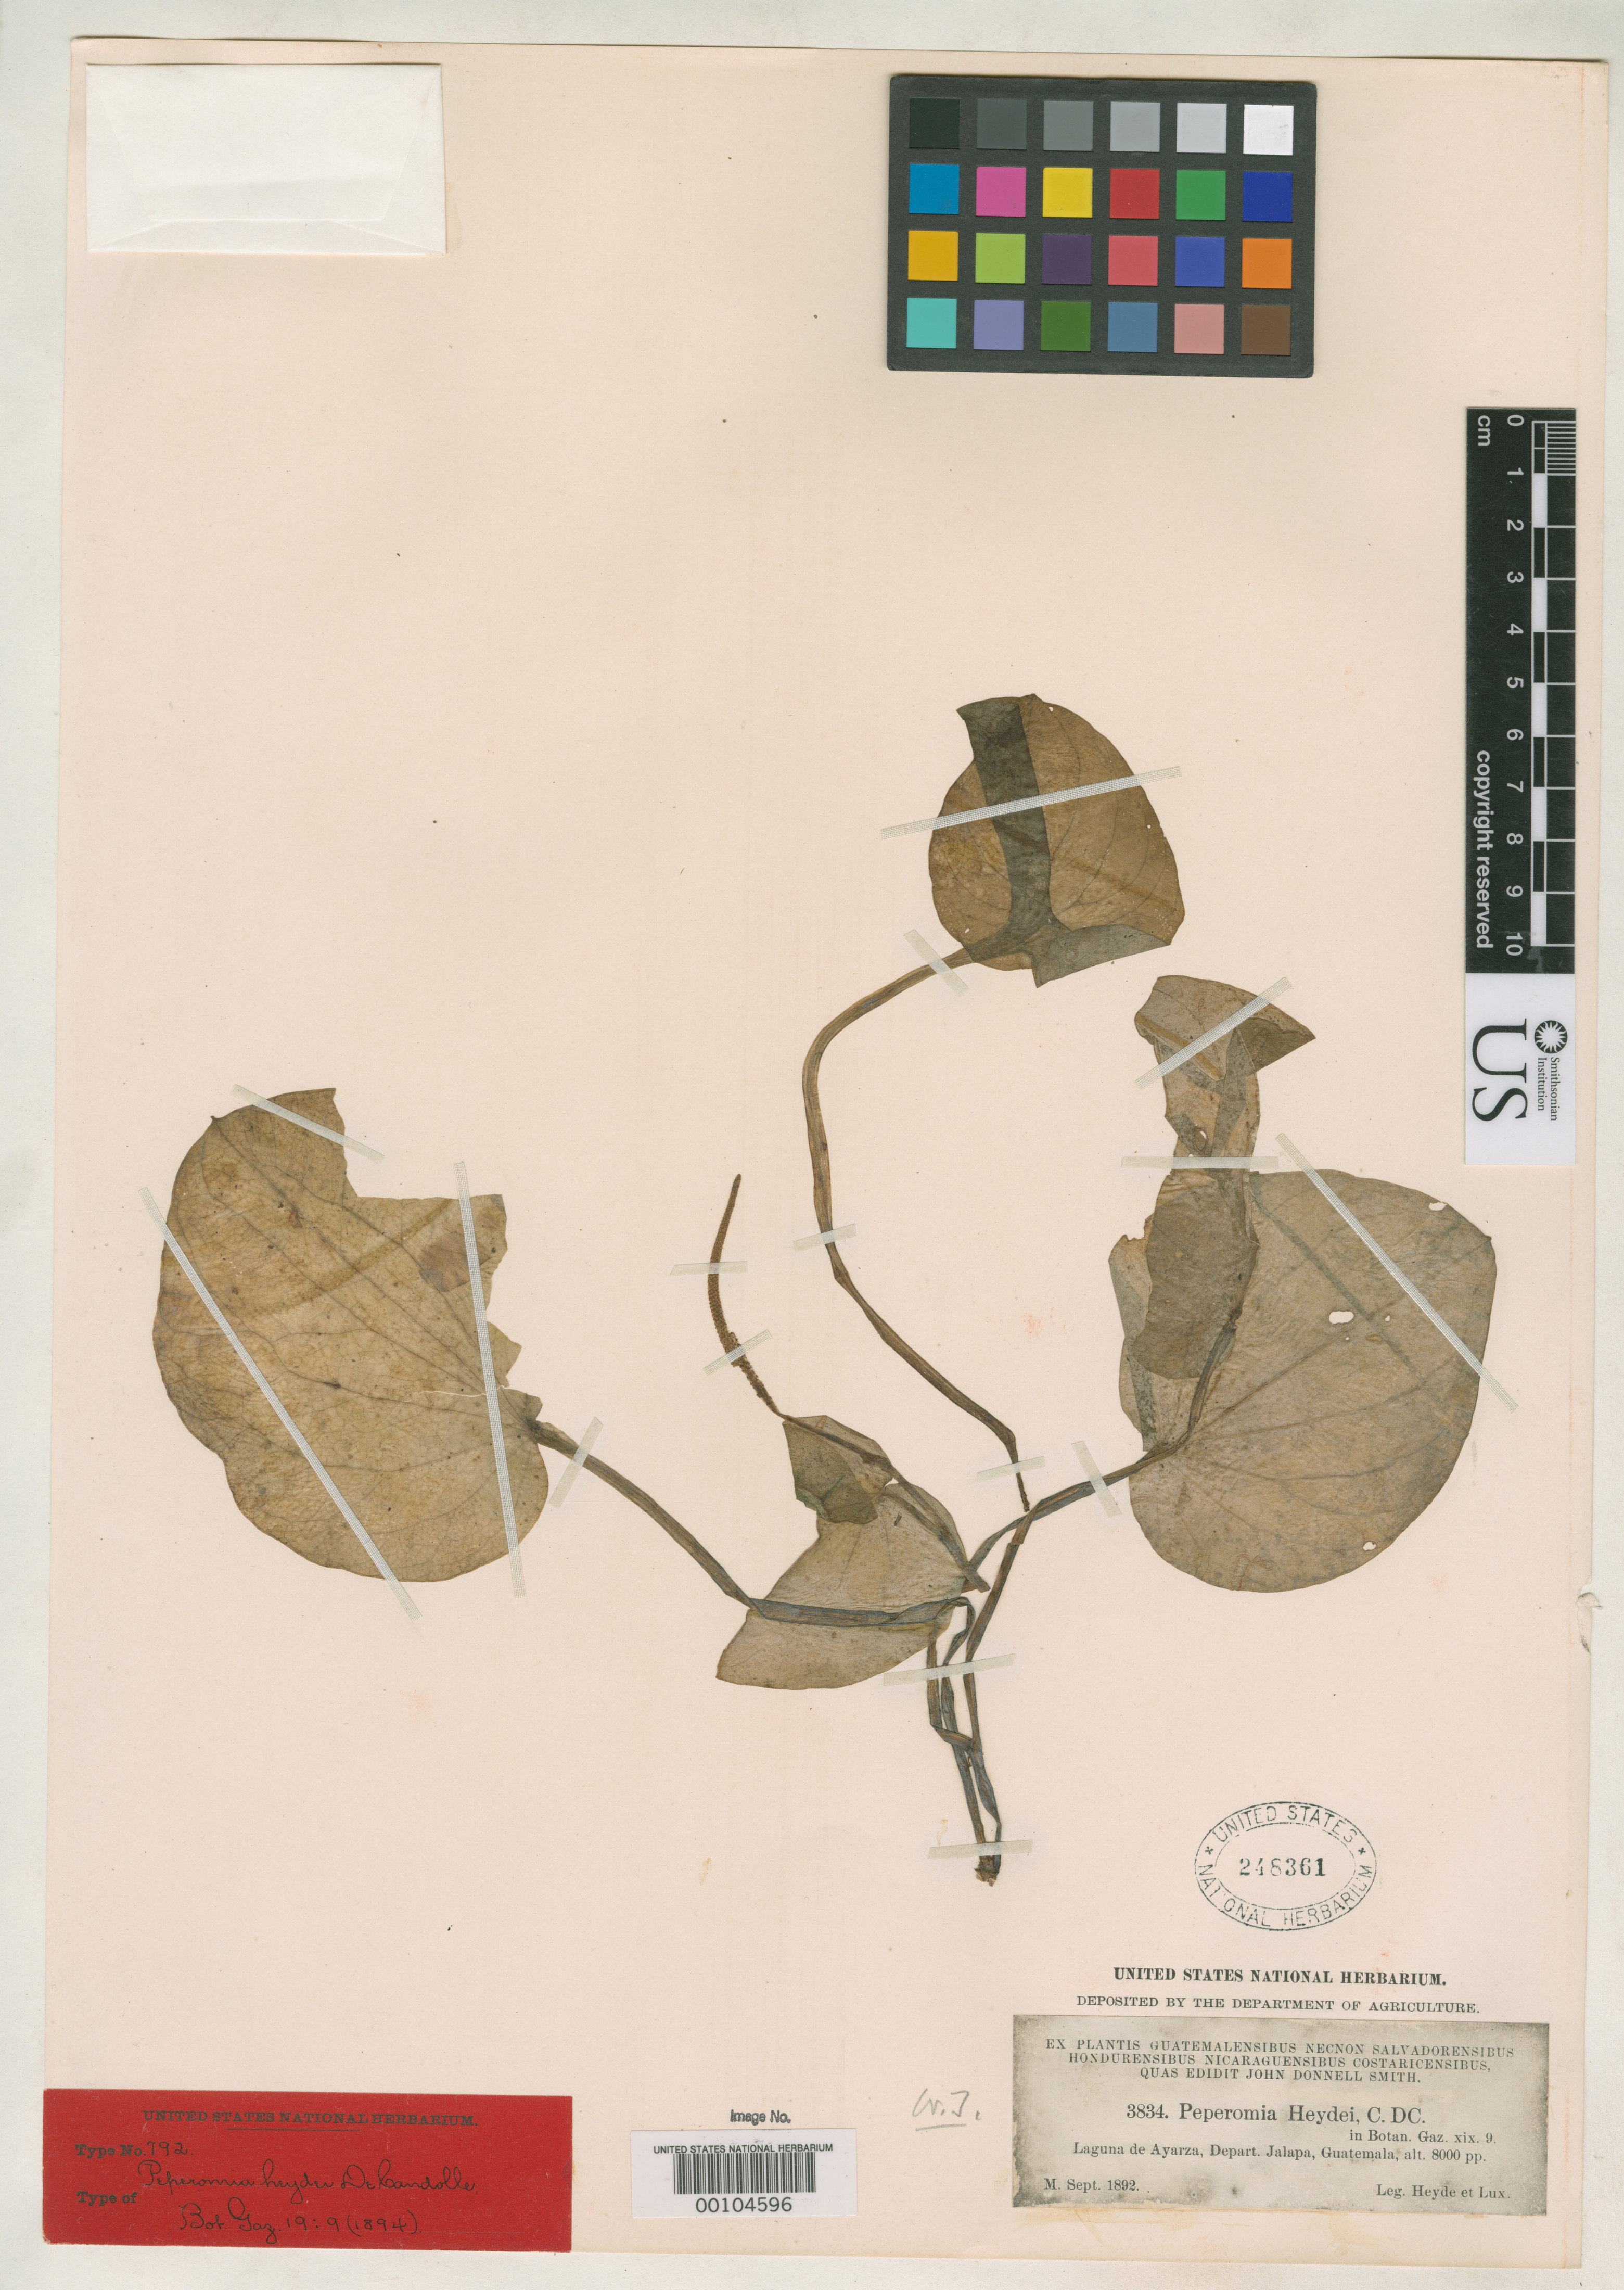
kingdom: Plantae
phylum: Tracheophyta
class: Magnoliopsida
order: Piperales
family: Piperaceae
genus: Peperomia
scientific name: Peperomia heydei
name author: C. DC.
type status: Isotype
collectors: E. T. Heyde & E. Lux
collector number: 3834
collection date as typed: Sep 1892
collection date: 1892-09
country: Guatemala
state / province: Jalapa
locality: Laguna de Ayarza.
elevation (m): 2438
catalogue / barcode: US 248361